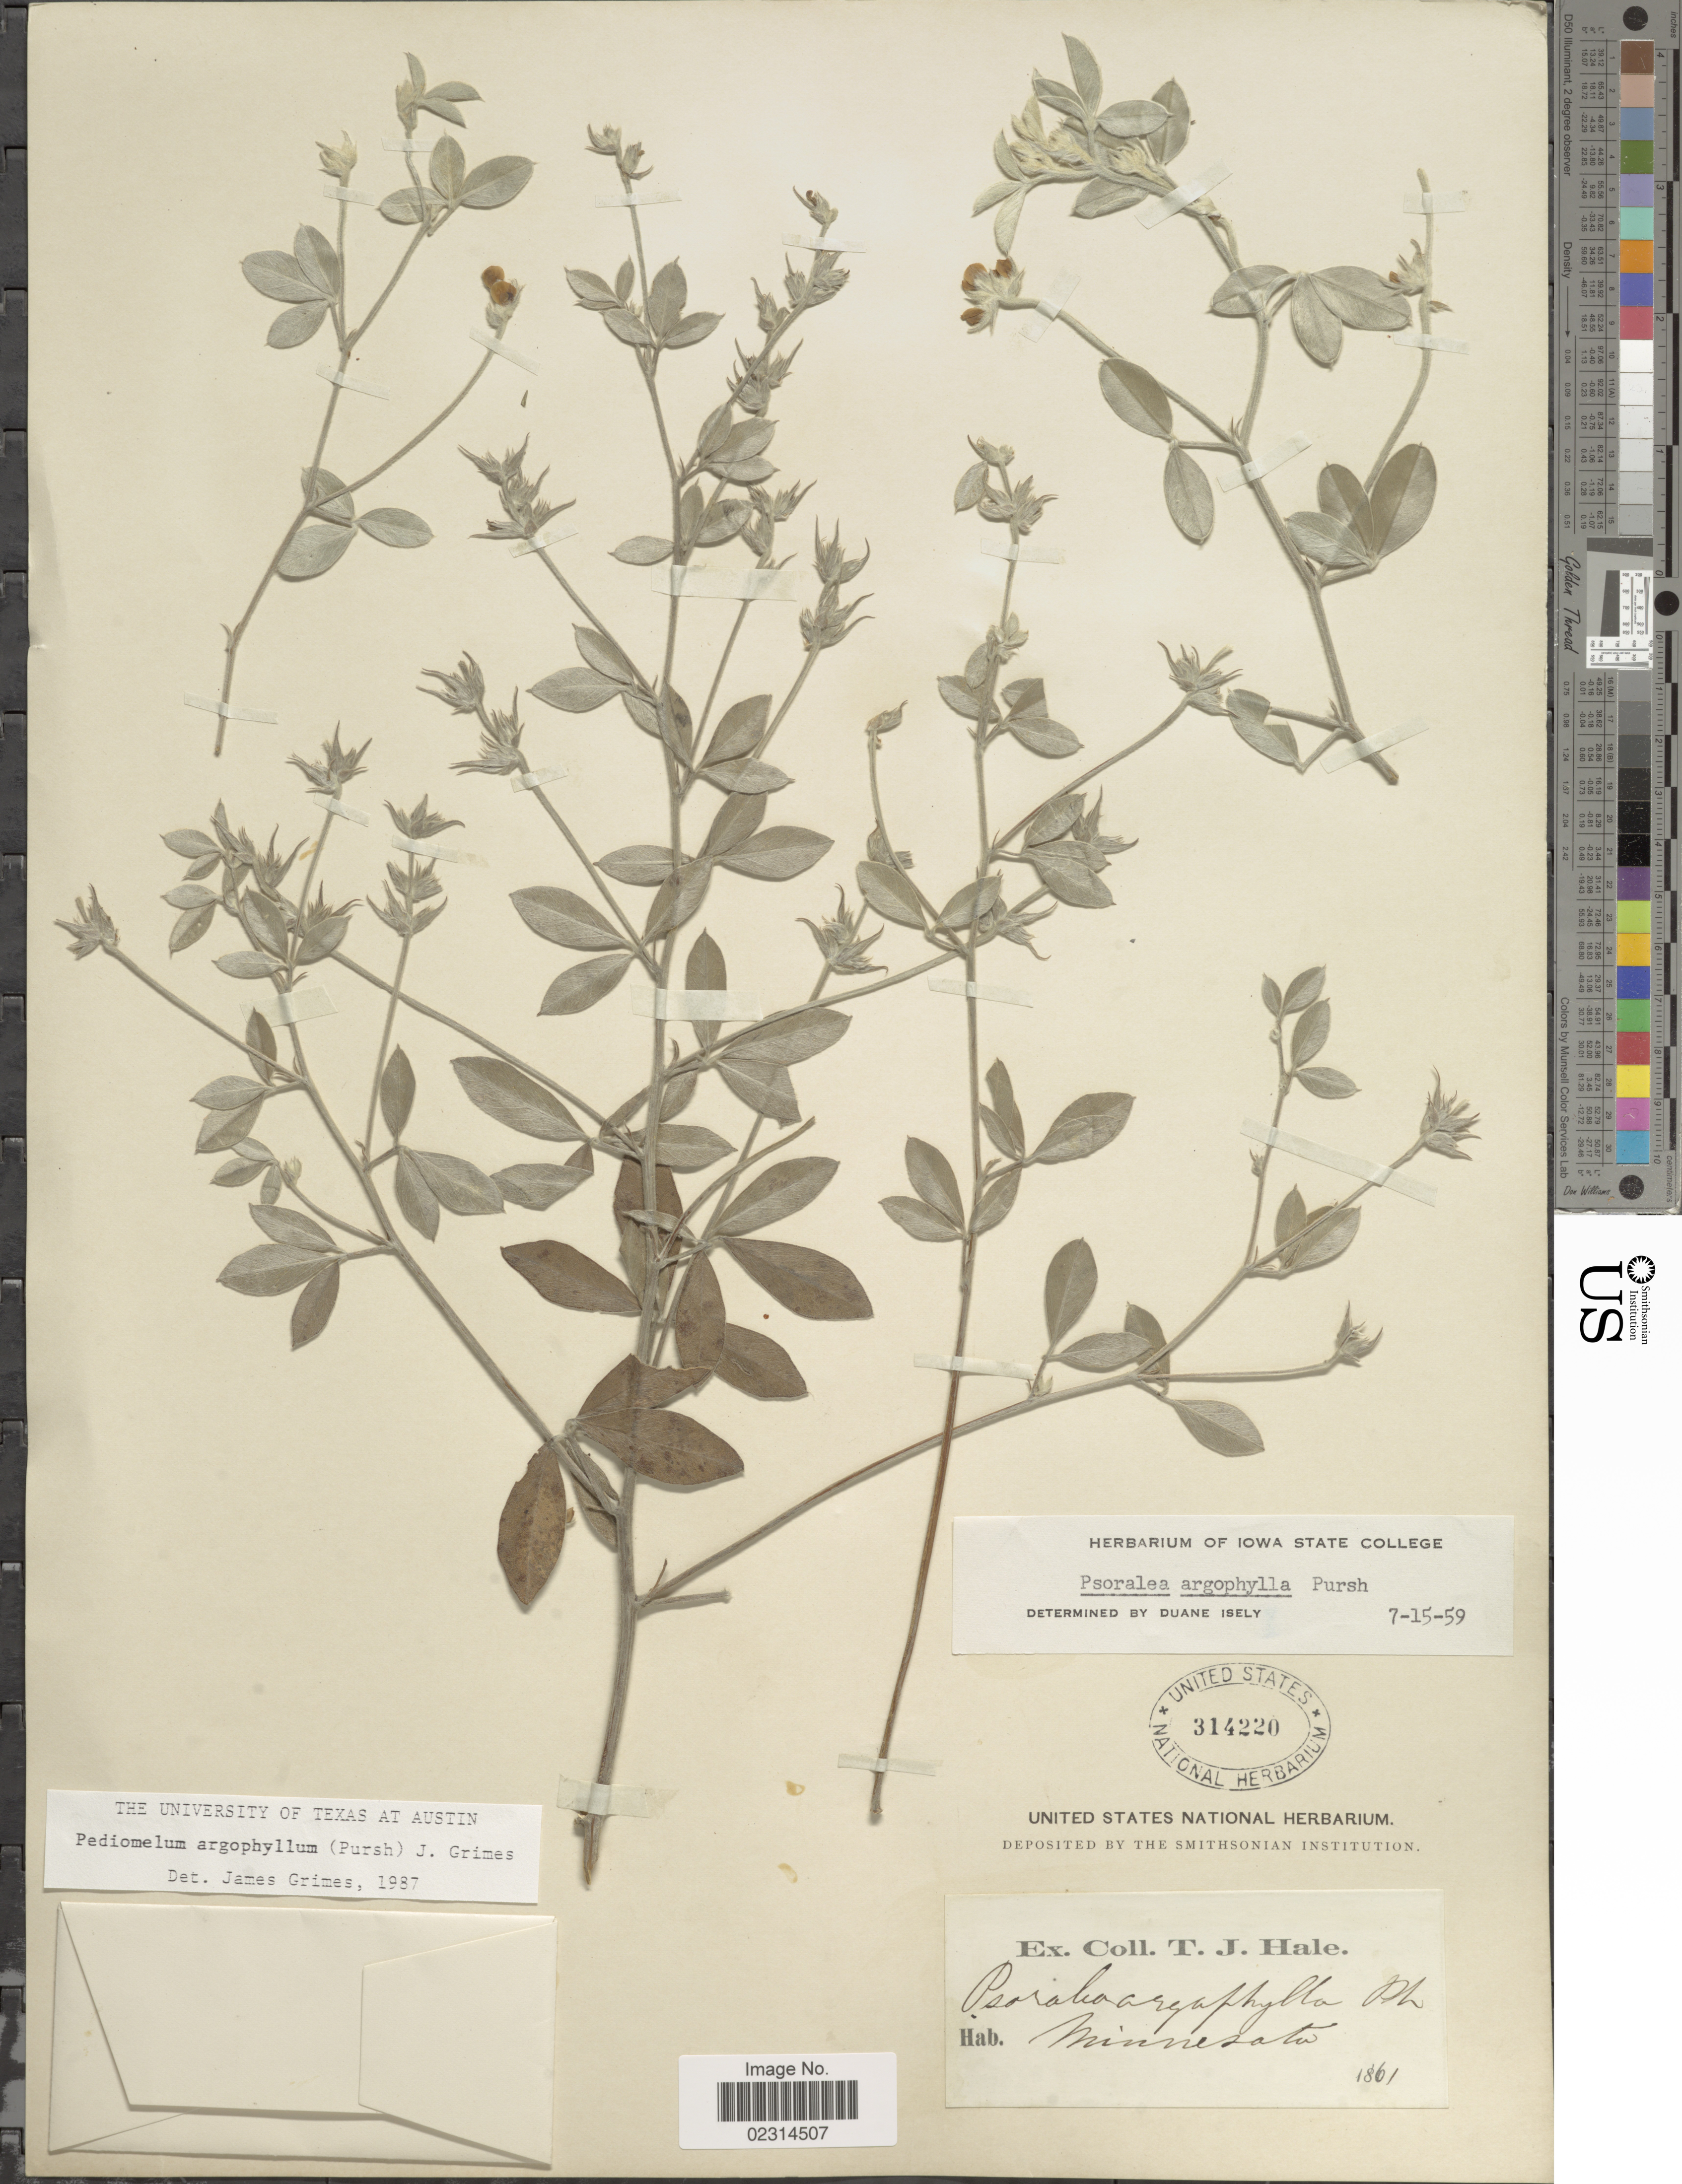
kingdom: Plantae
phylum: Tracheophyta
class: Magnoliopsida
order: Fabales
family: Fabaceae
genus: Pediomelum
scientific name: Pediomelum argophyllum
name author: (Pursh) J.W. Grimes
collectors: T. Hale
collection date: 1861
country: United States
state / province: Minnesota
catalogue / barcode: US 314220